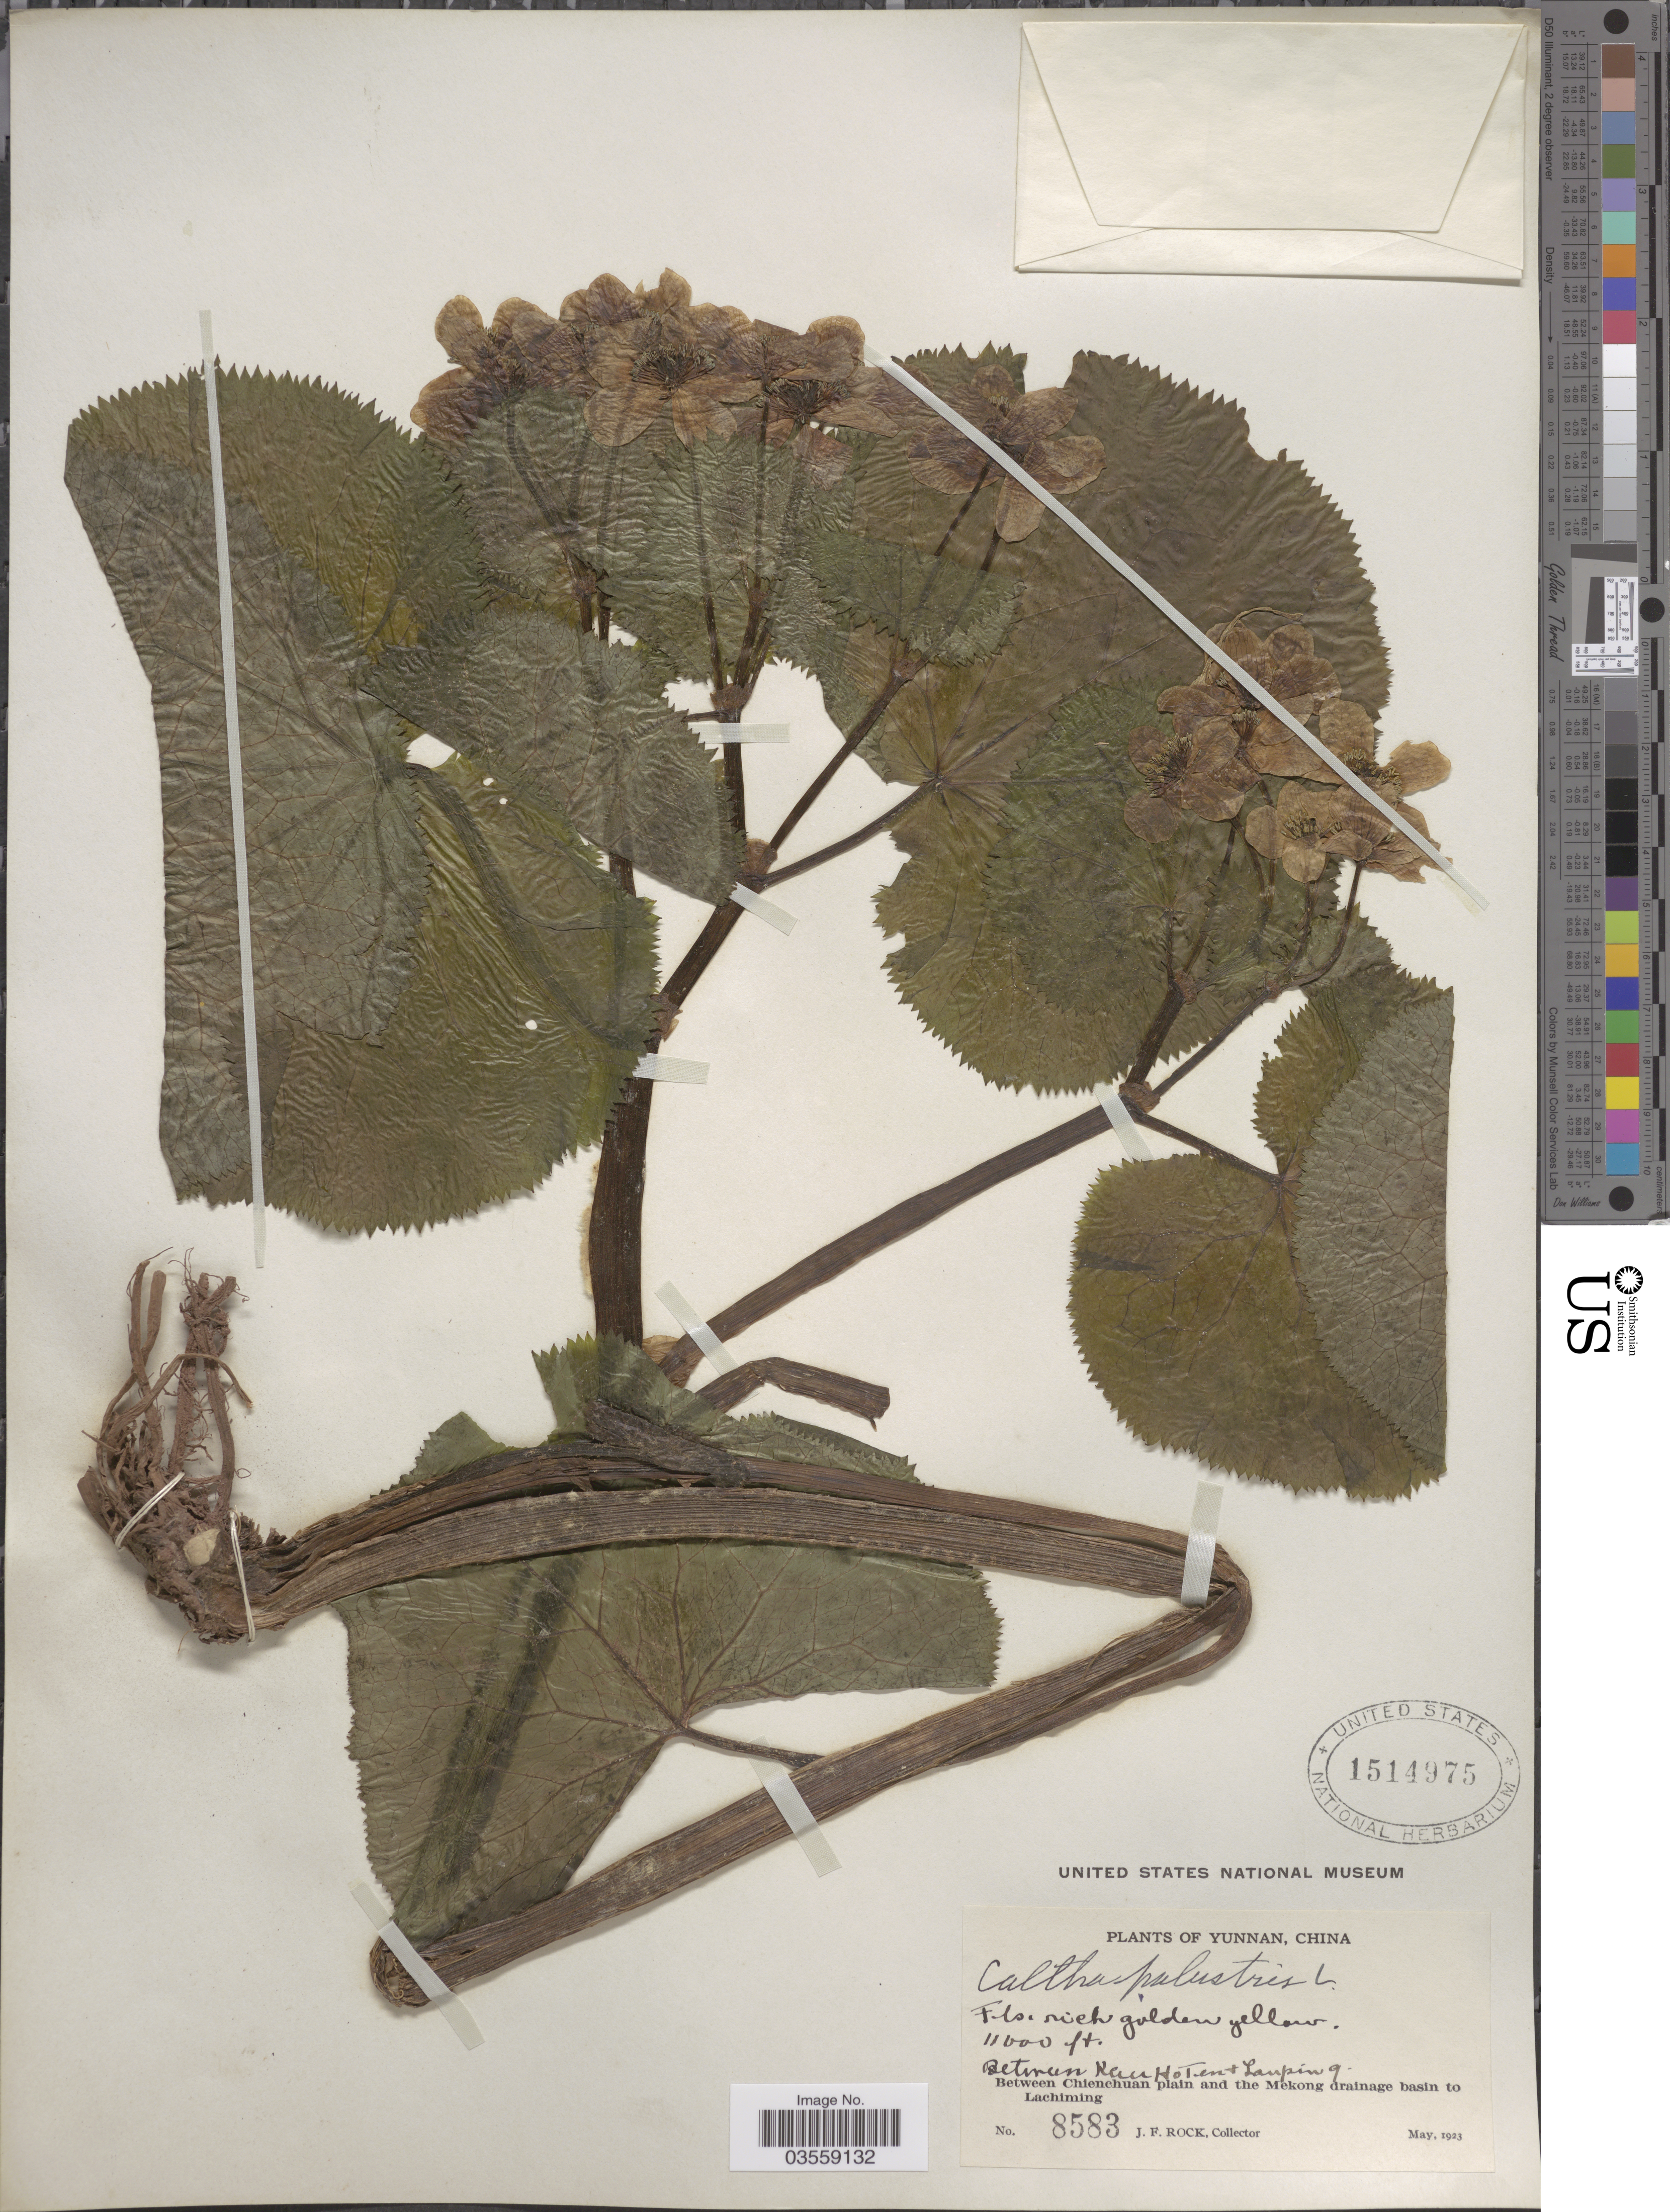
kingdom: Plantae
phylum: Tracheophyta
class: Magnoliopsida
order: Ranunculales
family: Ranunculaceae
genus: Caltha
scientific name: Caltha palustris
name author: L.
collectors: J. Rock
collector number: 8583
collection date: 1923-05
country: China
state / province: Yunnan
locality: Between Kau Ho Ten & Lanping. Between Chienchuan plain and the Mekong drainage basin to Lachiming.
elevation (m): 3353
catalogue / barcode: US 1514975